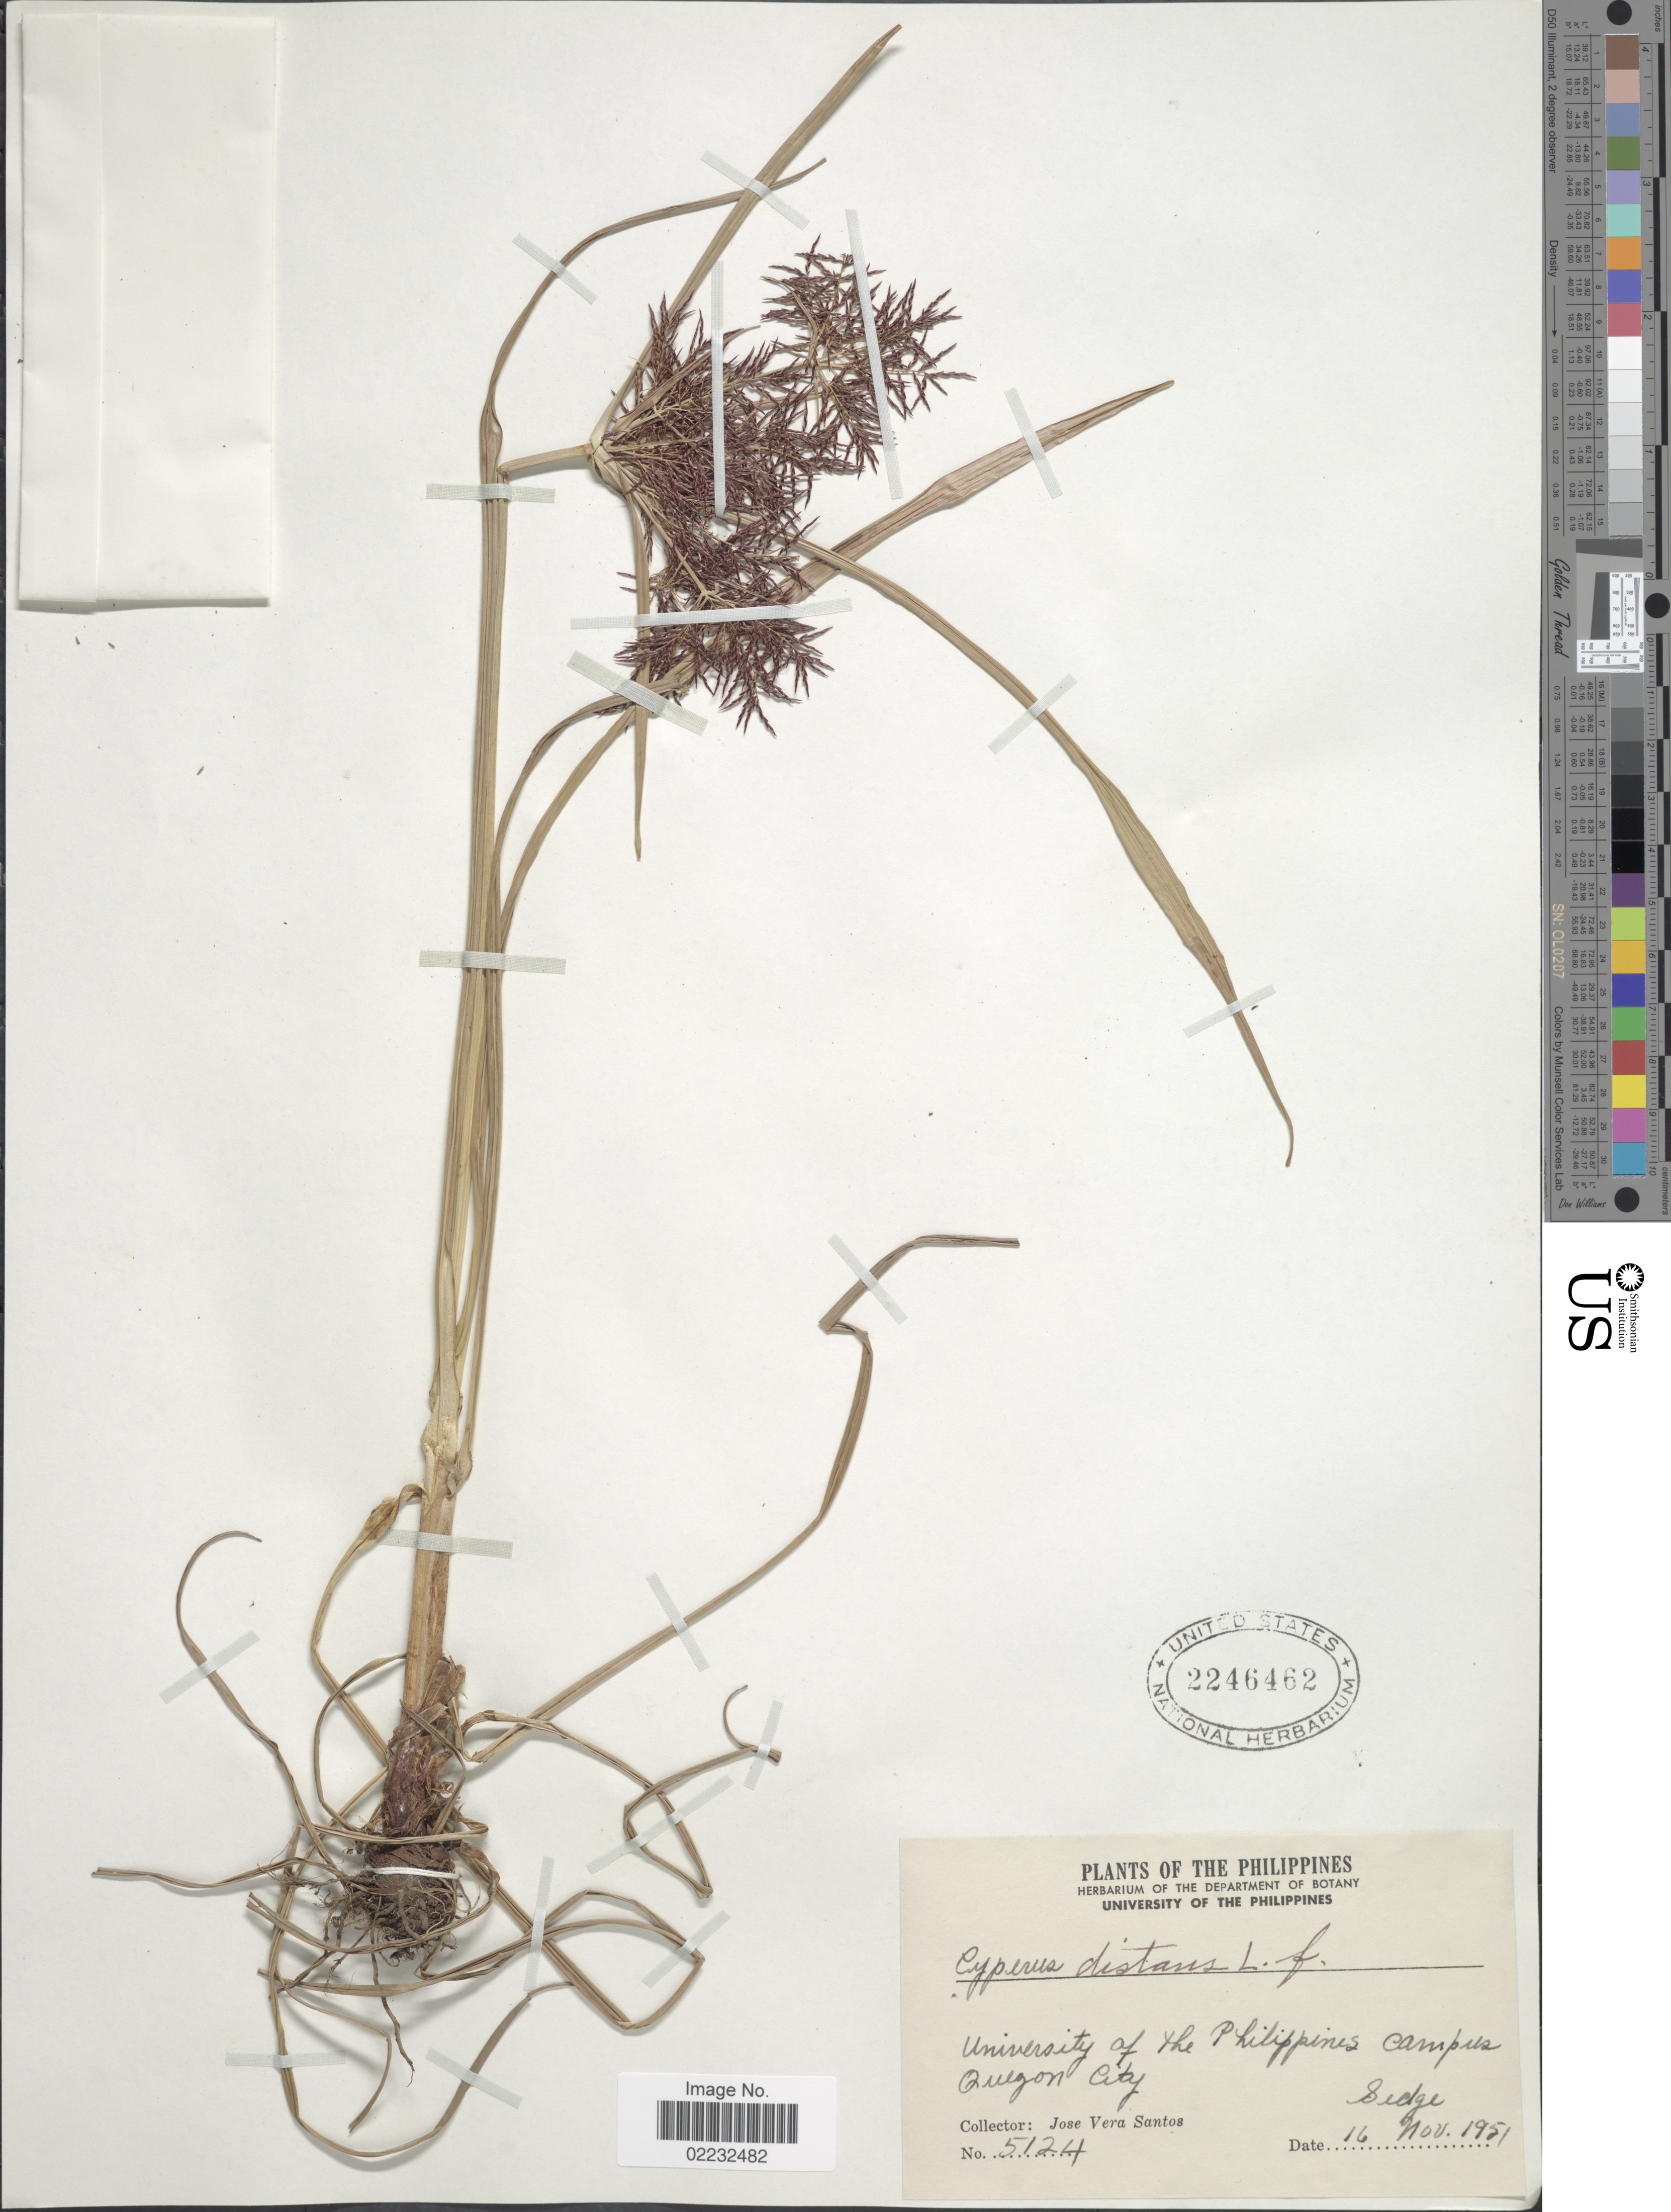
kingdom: Plantae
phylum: Tracheophyta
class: Liliopsida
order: Poales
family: Cyperaceae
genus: Cyperus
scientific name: Cyperus distans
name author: L. f.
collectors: J. V. Santos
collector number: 5124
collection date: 1951-11-16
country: Philippines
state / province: National Capital Region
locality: University of the Philippines Campus. Quezon City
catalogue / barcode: US 2246462